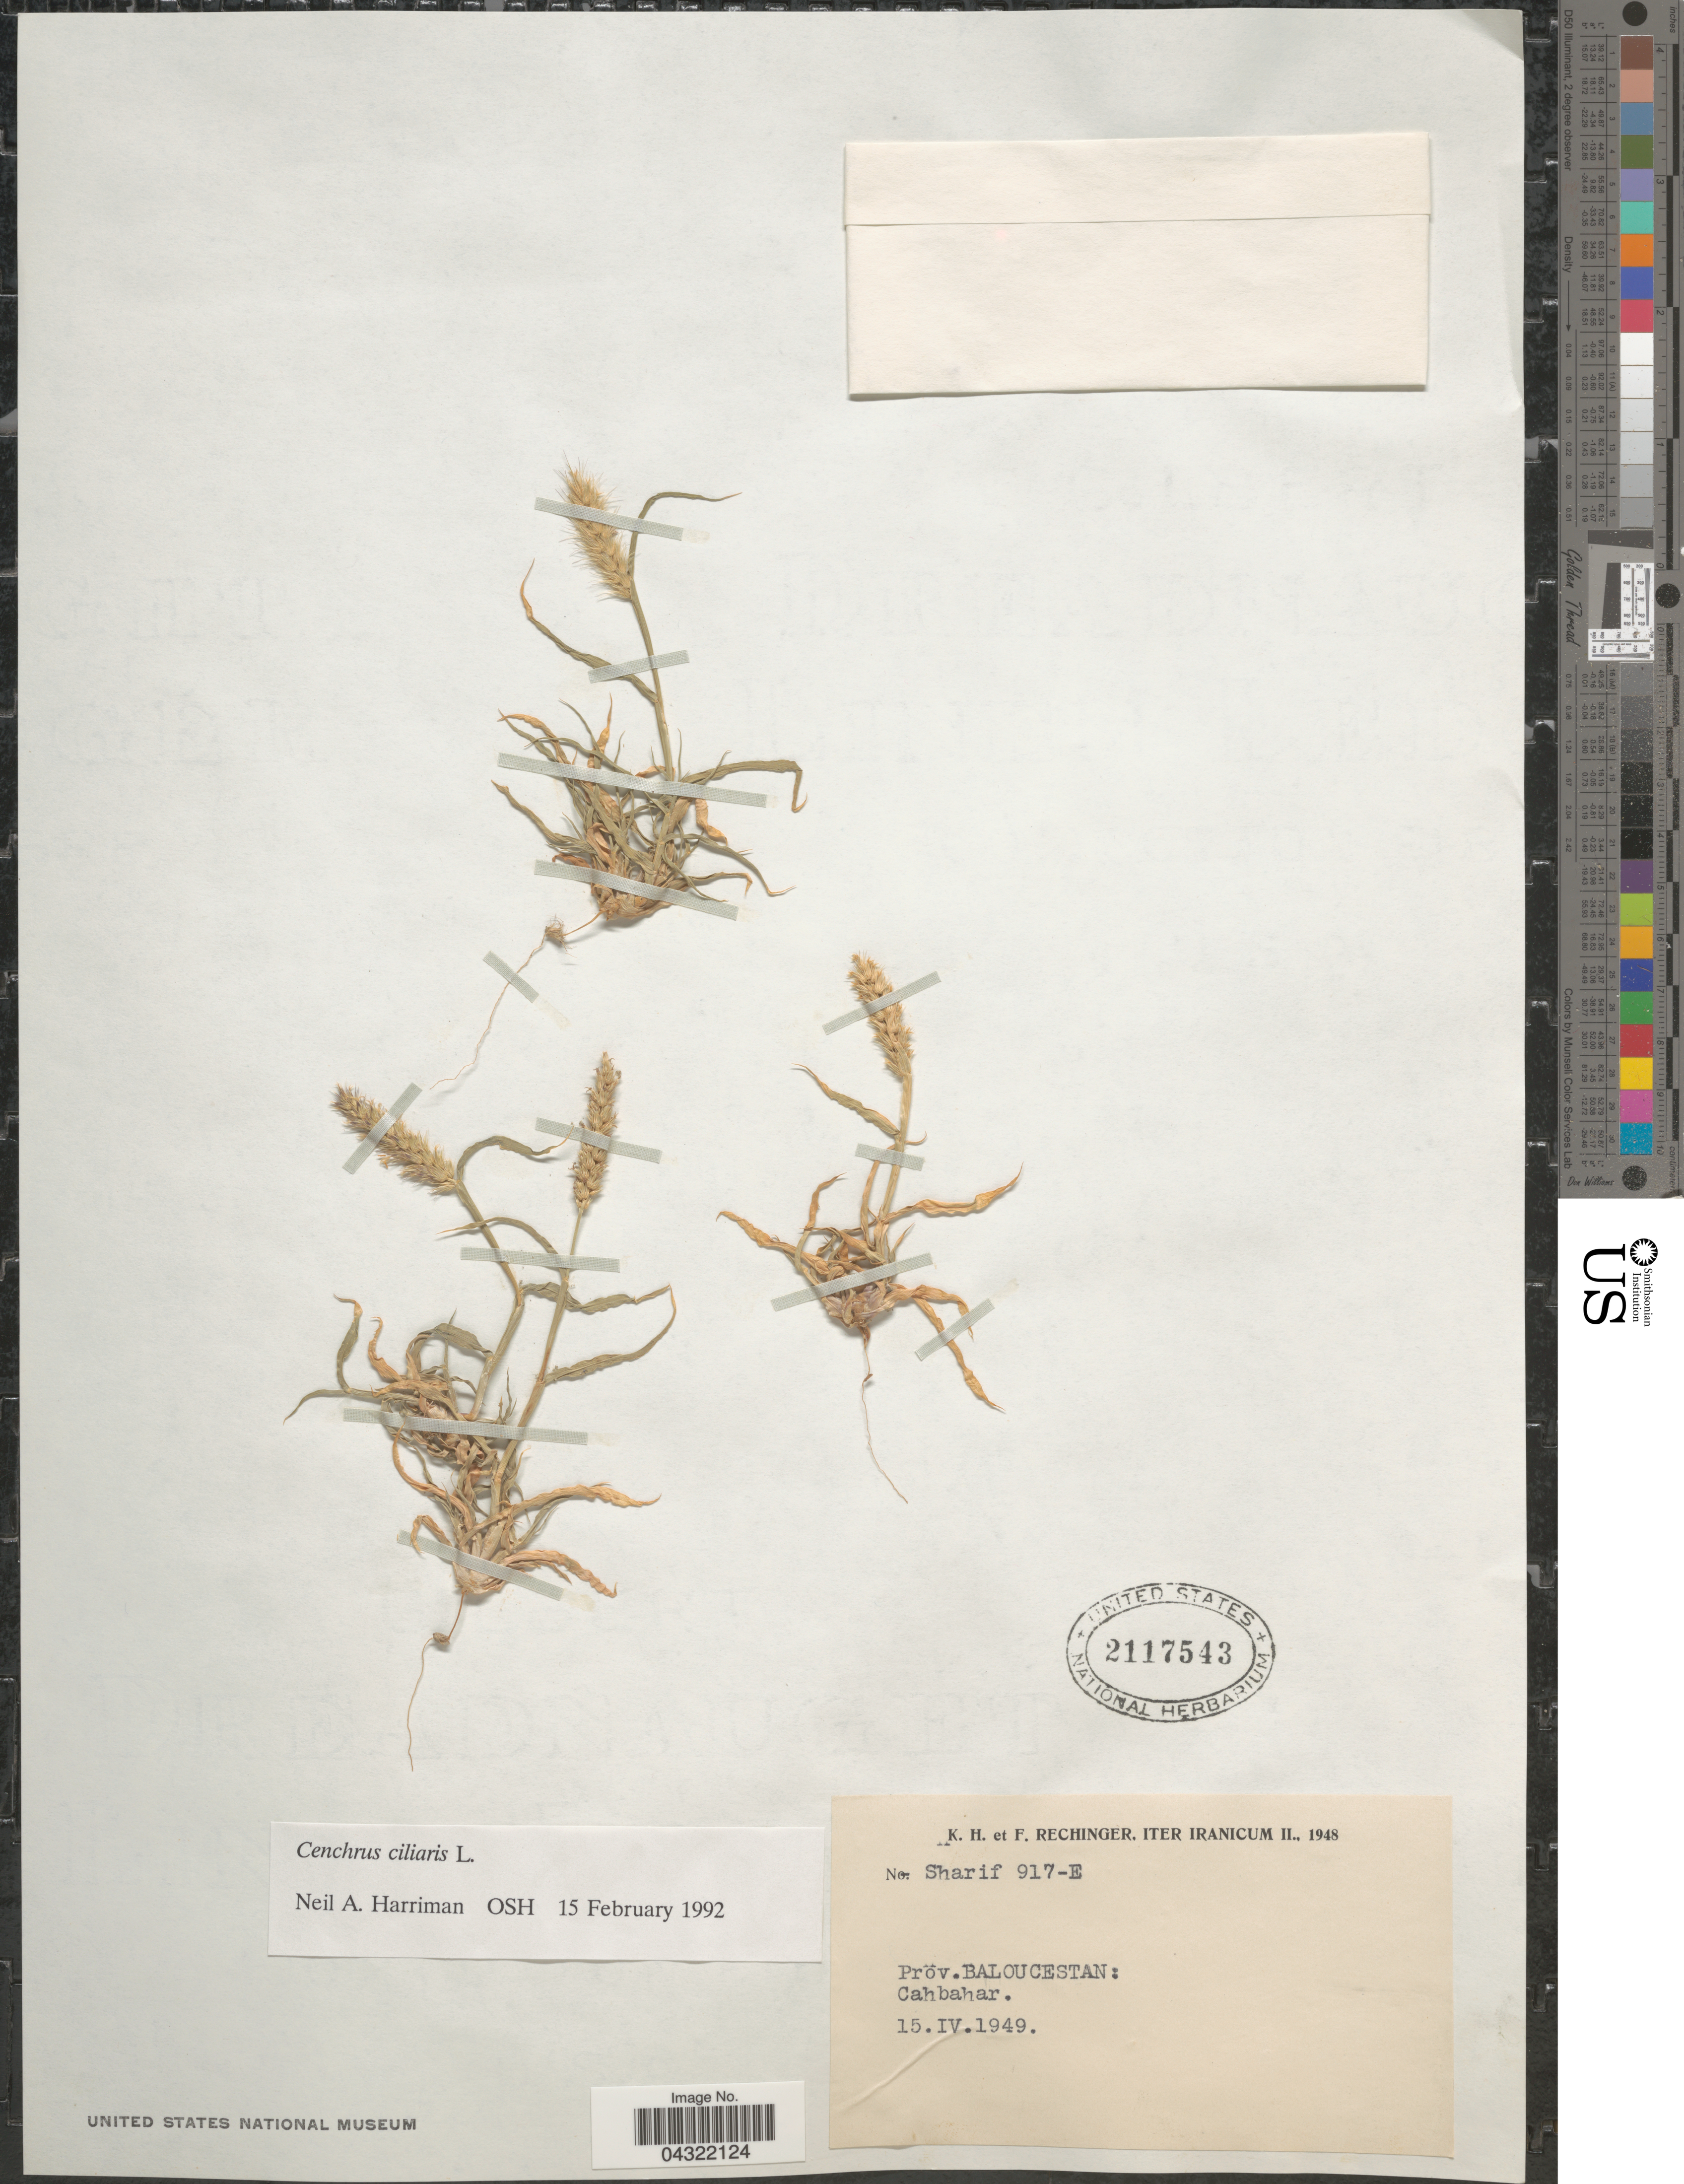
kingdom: Plantae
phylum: Tracheophyta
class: Liliopsida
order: Poales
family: Poaceae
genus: Cenchrus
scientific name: Cenchrus ciliaris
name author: L.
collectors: K. H. Rechinger & F. Rechinger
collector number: Sharif 917-E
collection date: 1949-04-15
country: Pakistan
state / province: Balochistan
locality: Iter Iranicum II., 1948. Prov. Baloucestan: Cahbahar.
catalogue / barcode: US 2117543